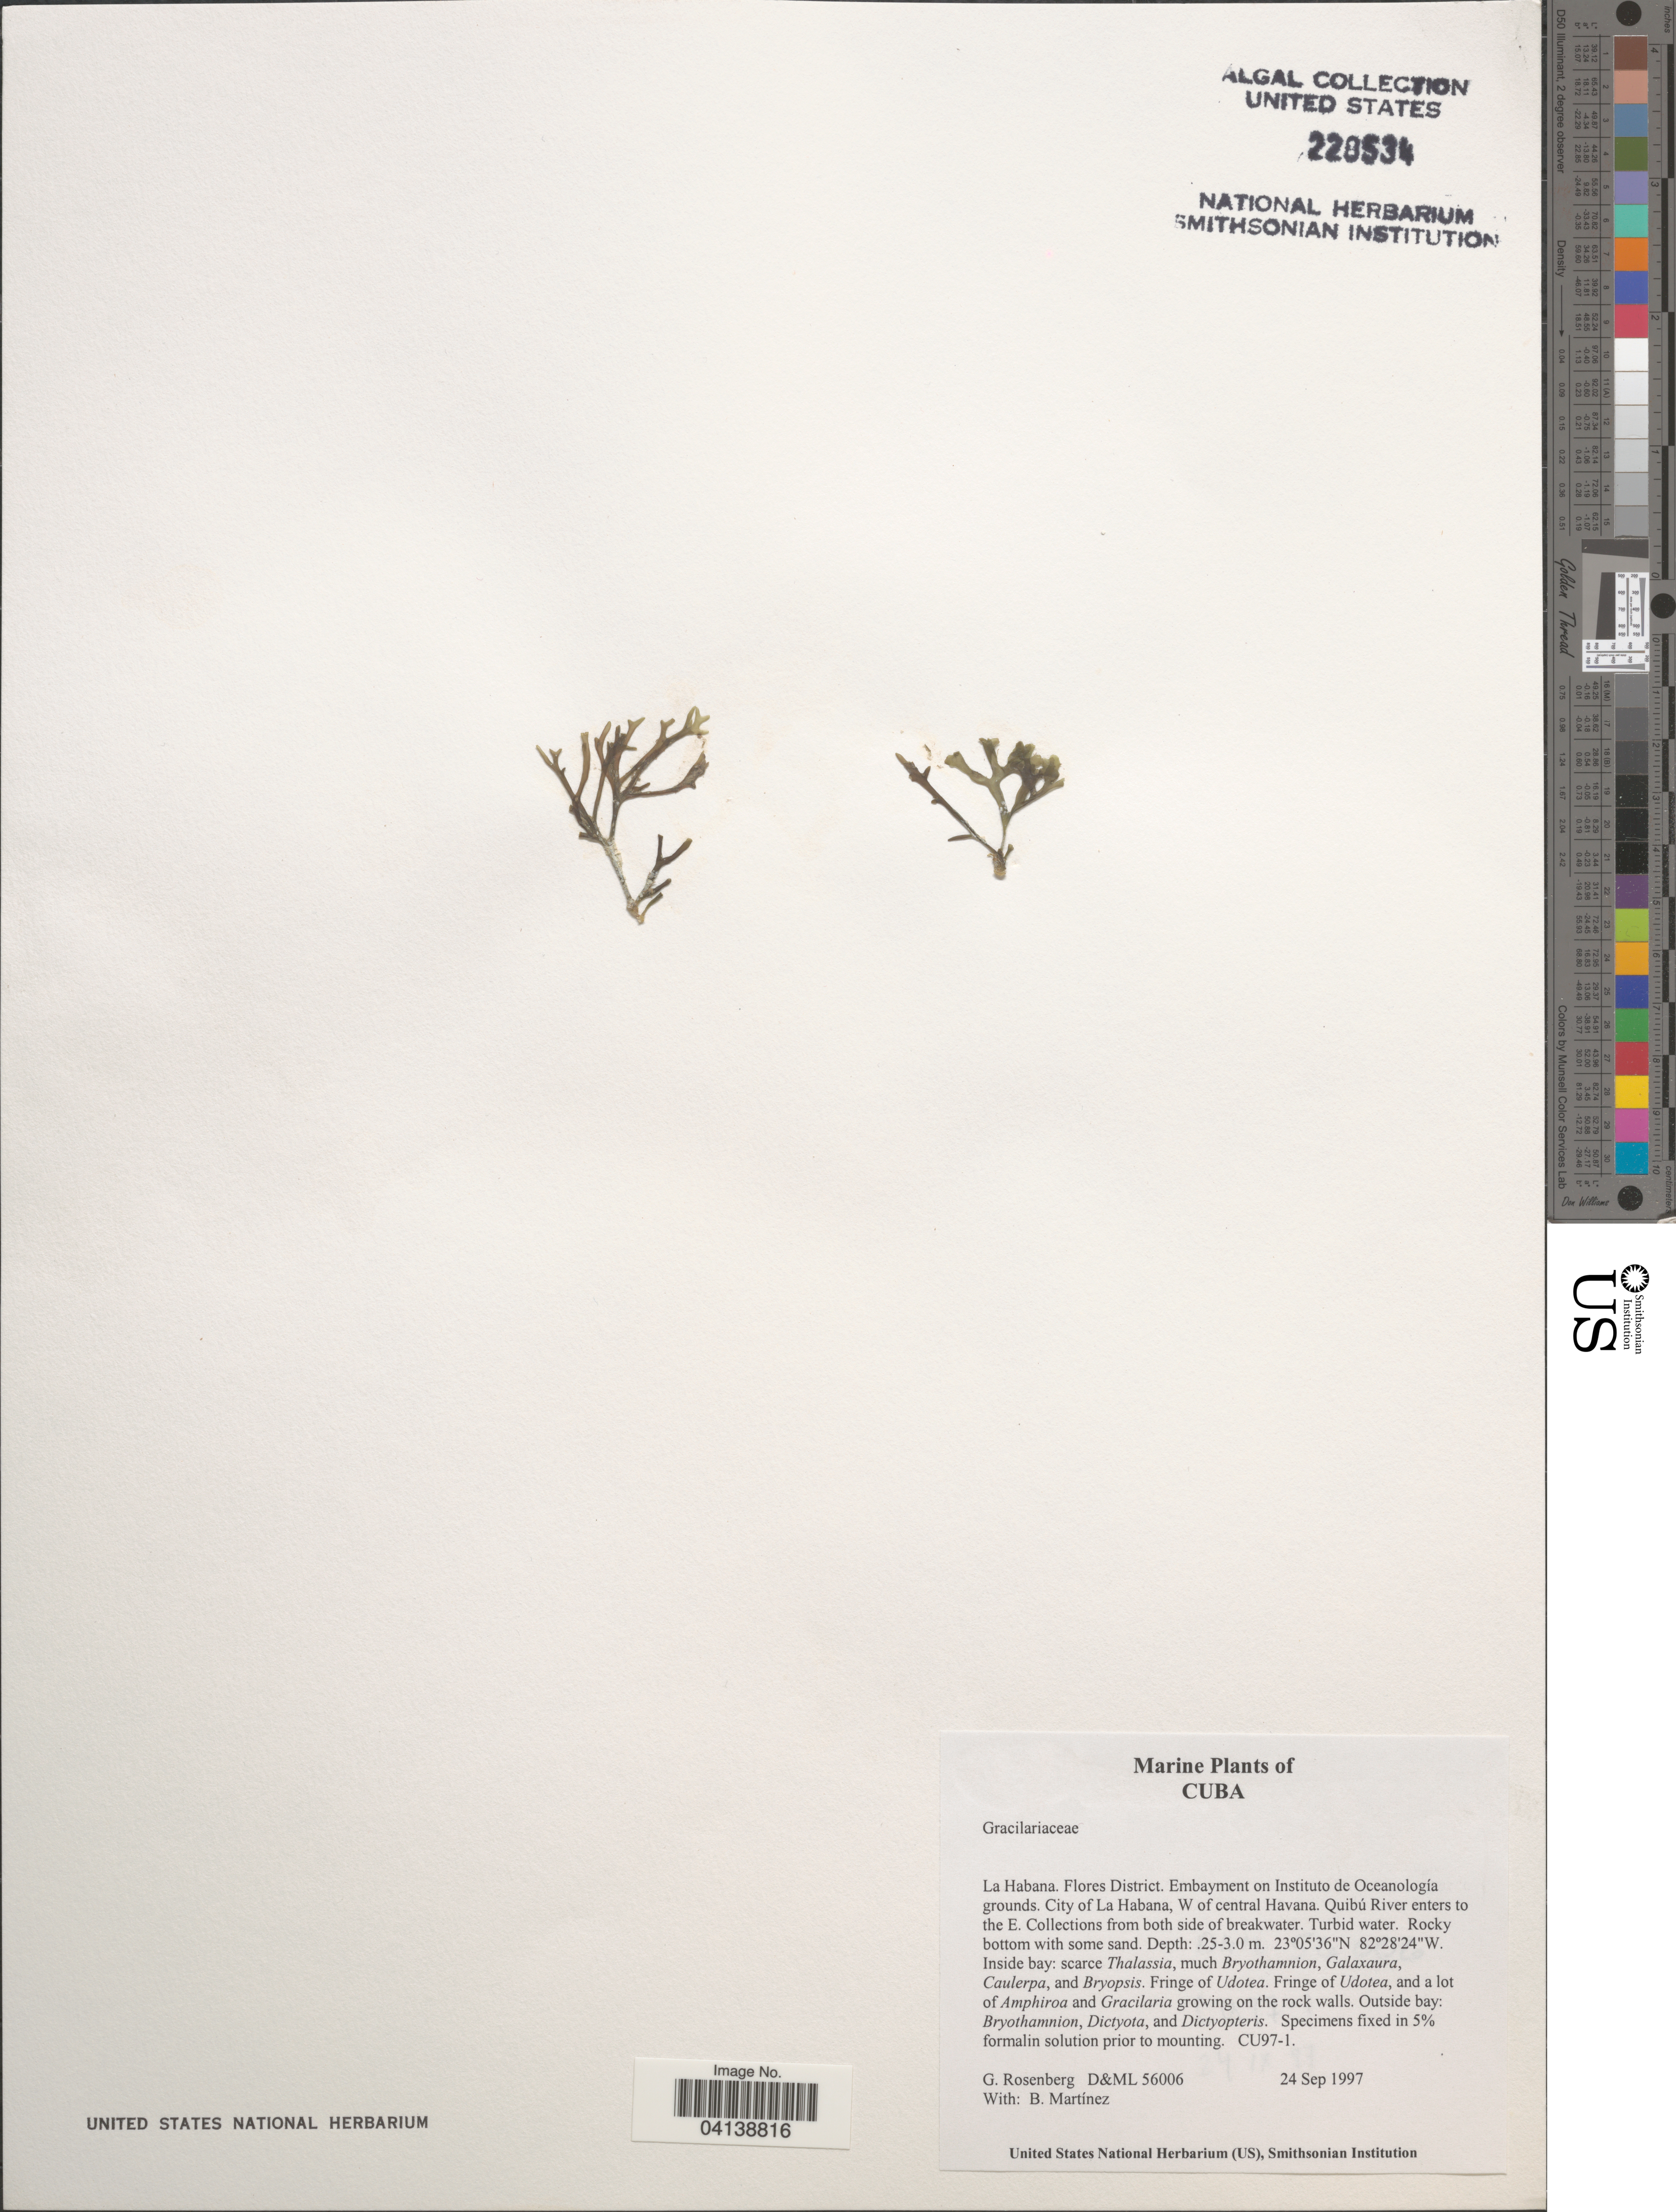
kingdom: Plantae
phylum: Rhodophyta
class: Florideophyceae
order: Gracilariales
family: Gracilariaceae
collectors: G. Rosenberg & B. Martinez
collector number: D&ML56006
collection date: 1997-09-24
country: Cuba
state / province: La Habana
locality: Flores District. Embayment on Instituto de Oceanología grounds. City of La Habana, W of central Havana. Quibú River enters to the E.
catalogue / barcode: US 228534